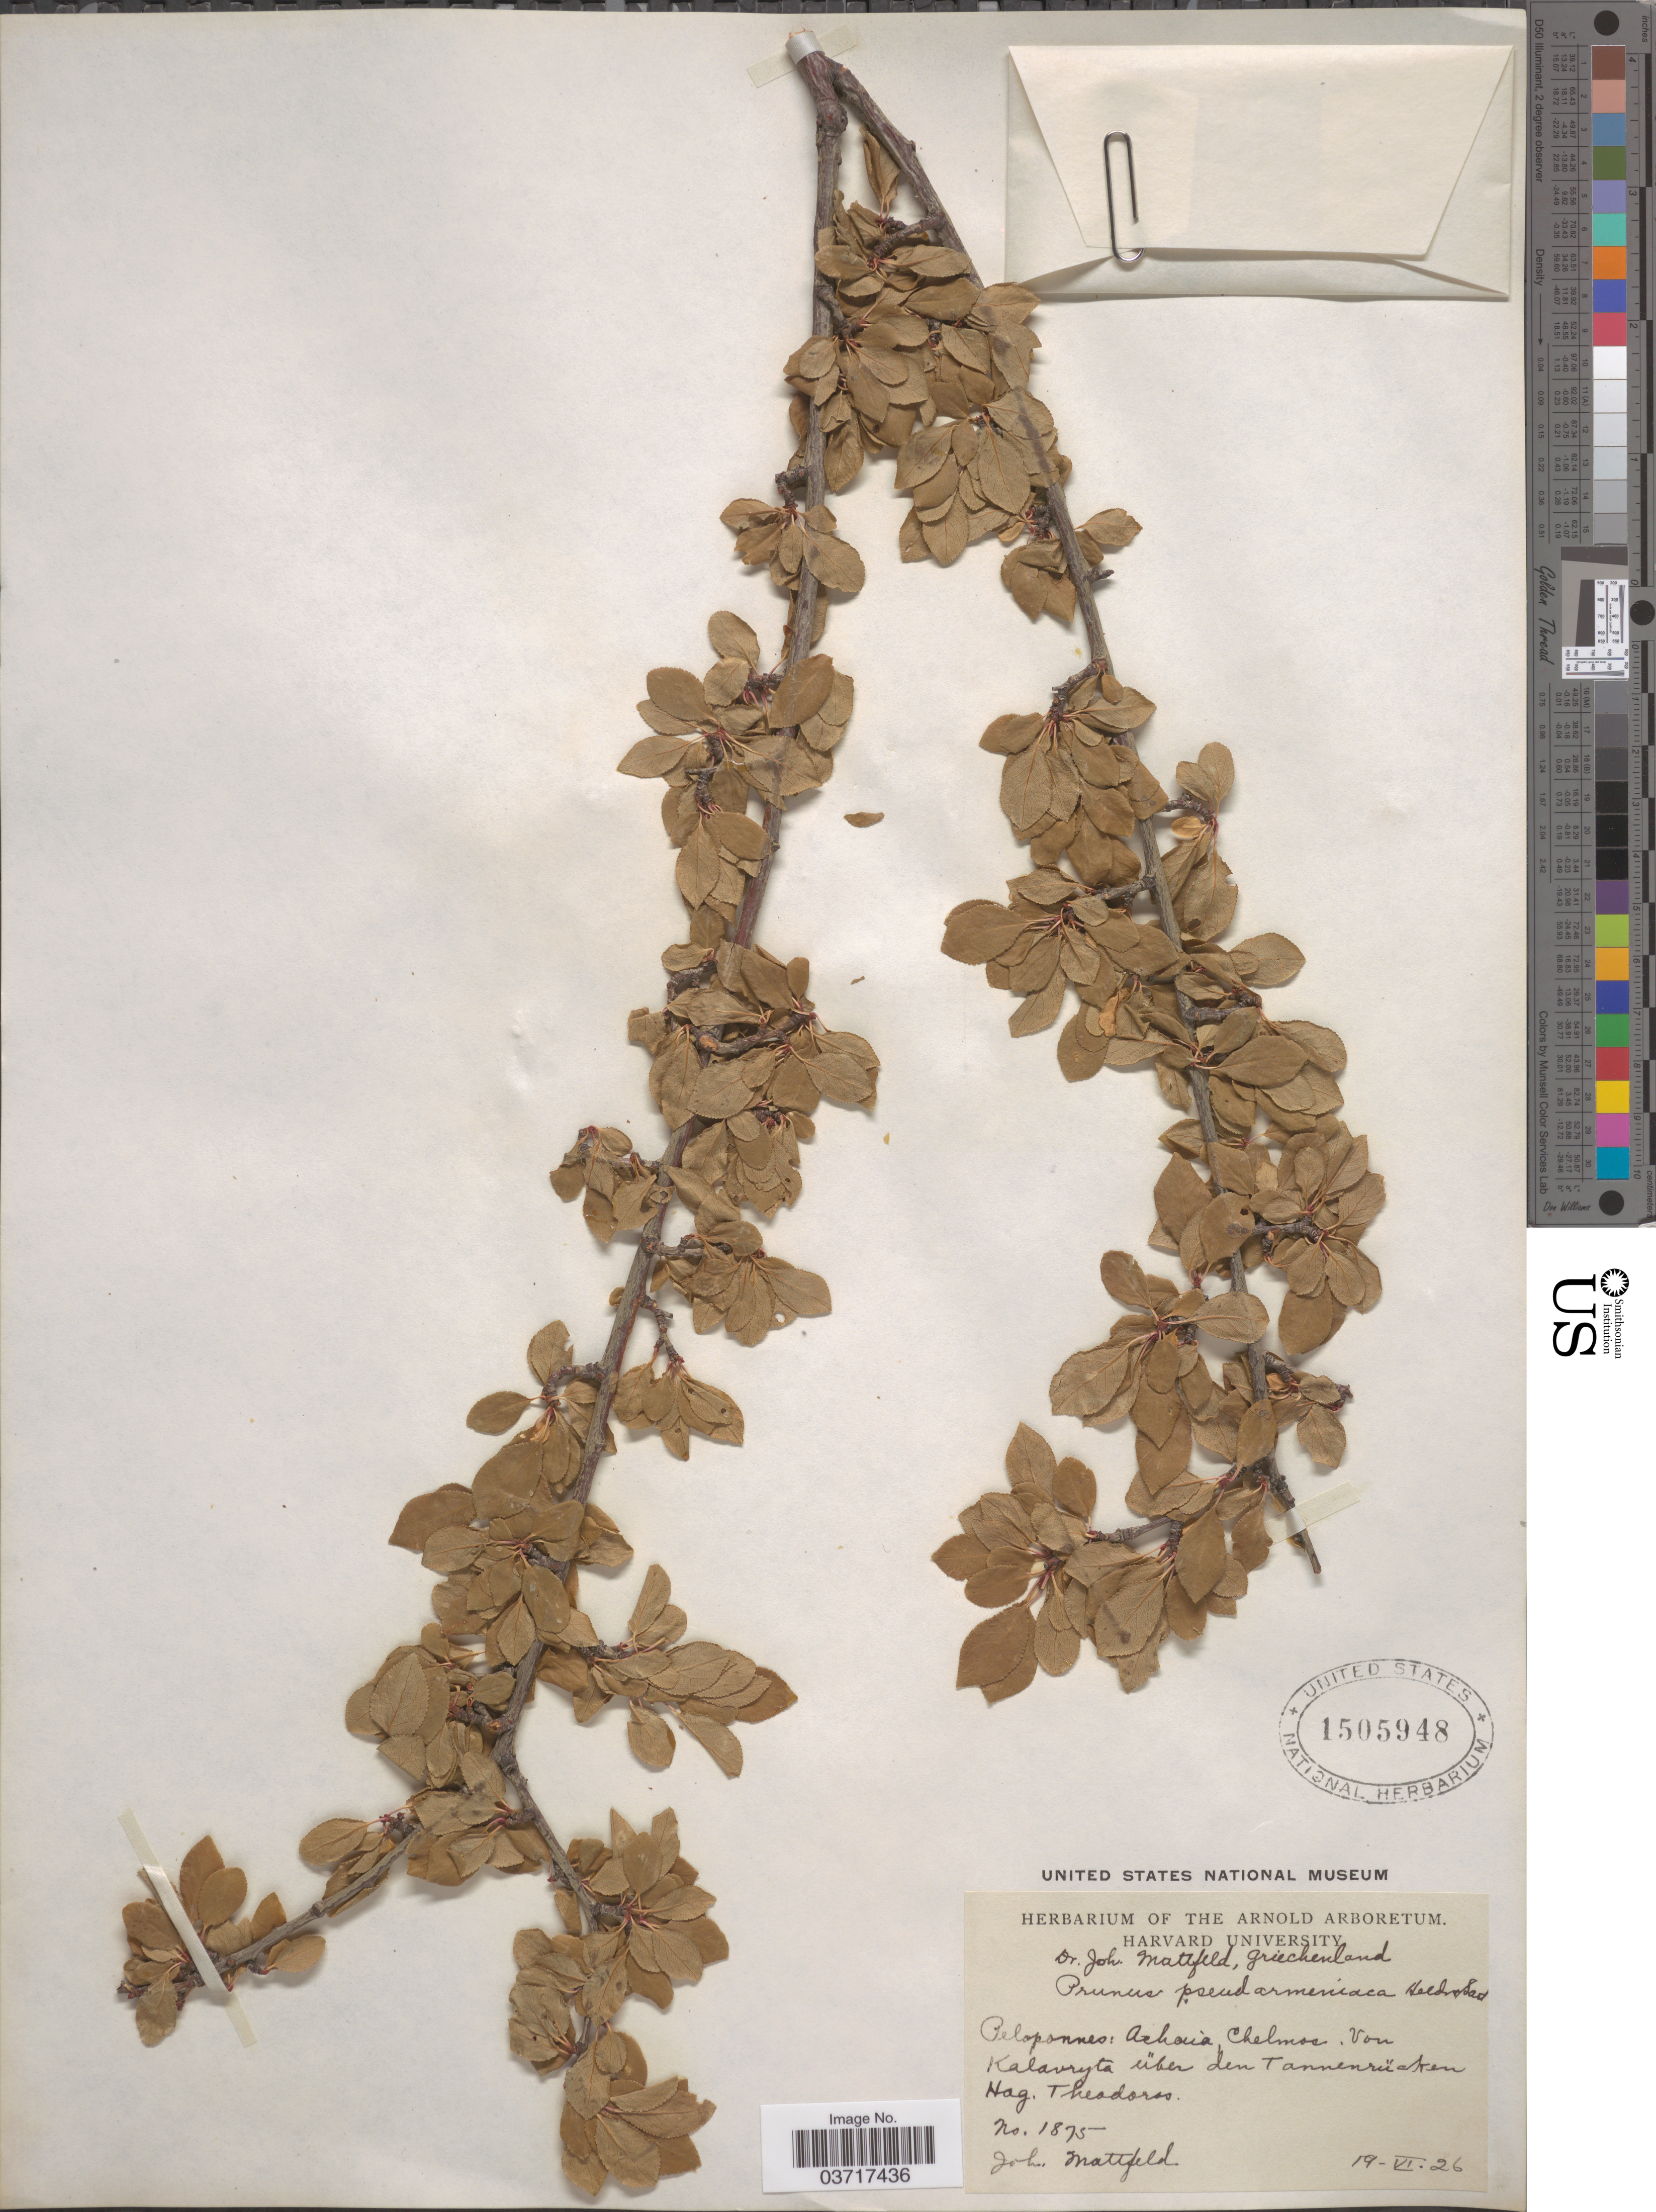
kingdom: Plantae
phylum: Tracheophyta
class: Magnoliopsida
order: Rosales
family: Rosaceae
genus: Prunus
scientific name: Prunus pseudoarmeniaca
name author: Heldr. & Sartori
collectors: J. Mattfeld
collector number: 1875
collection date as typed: Transcribed d/m/y: 19/6/26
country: Greece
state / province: Peloponnese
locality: Azhaia, Chelmos. Von Kalavryta über den Tannenrü ken Hag. Theodoras.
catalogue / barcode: US 1505948